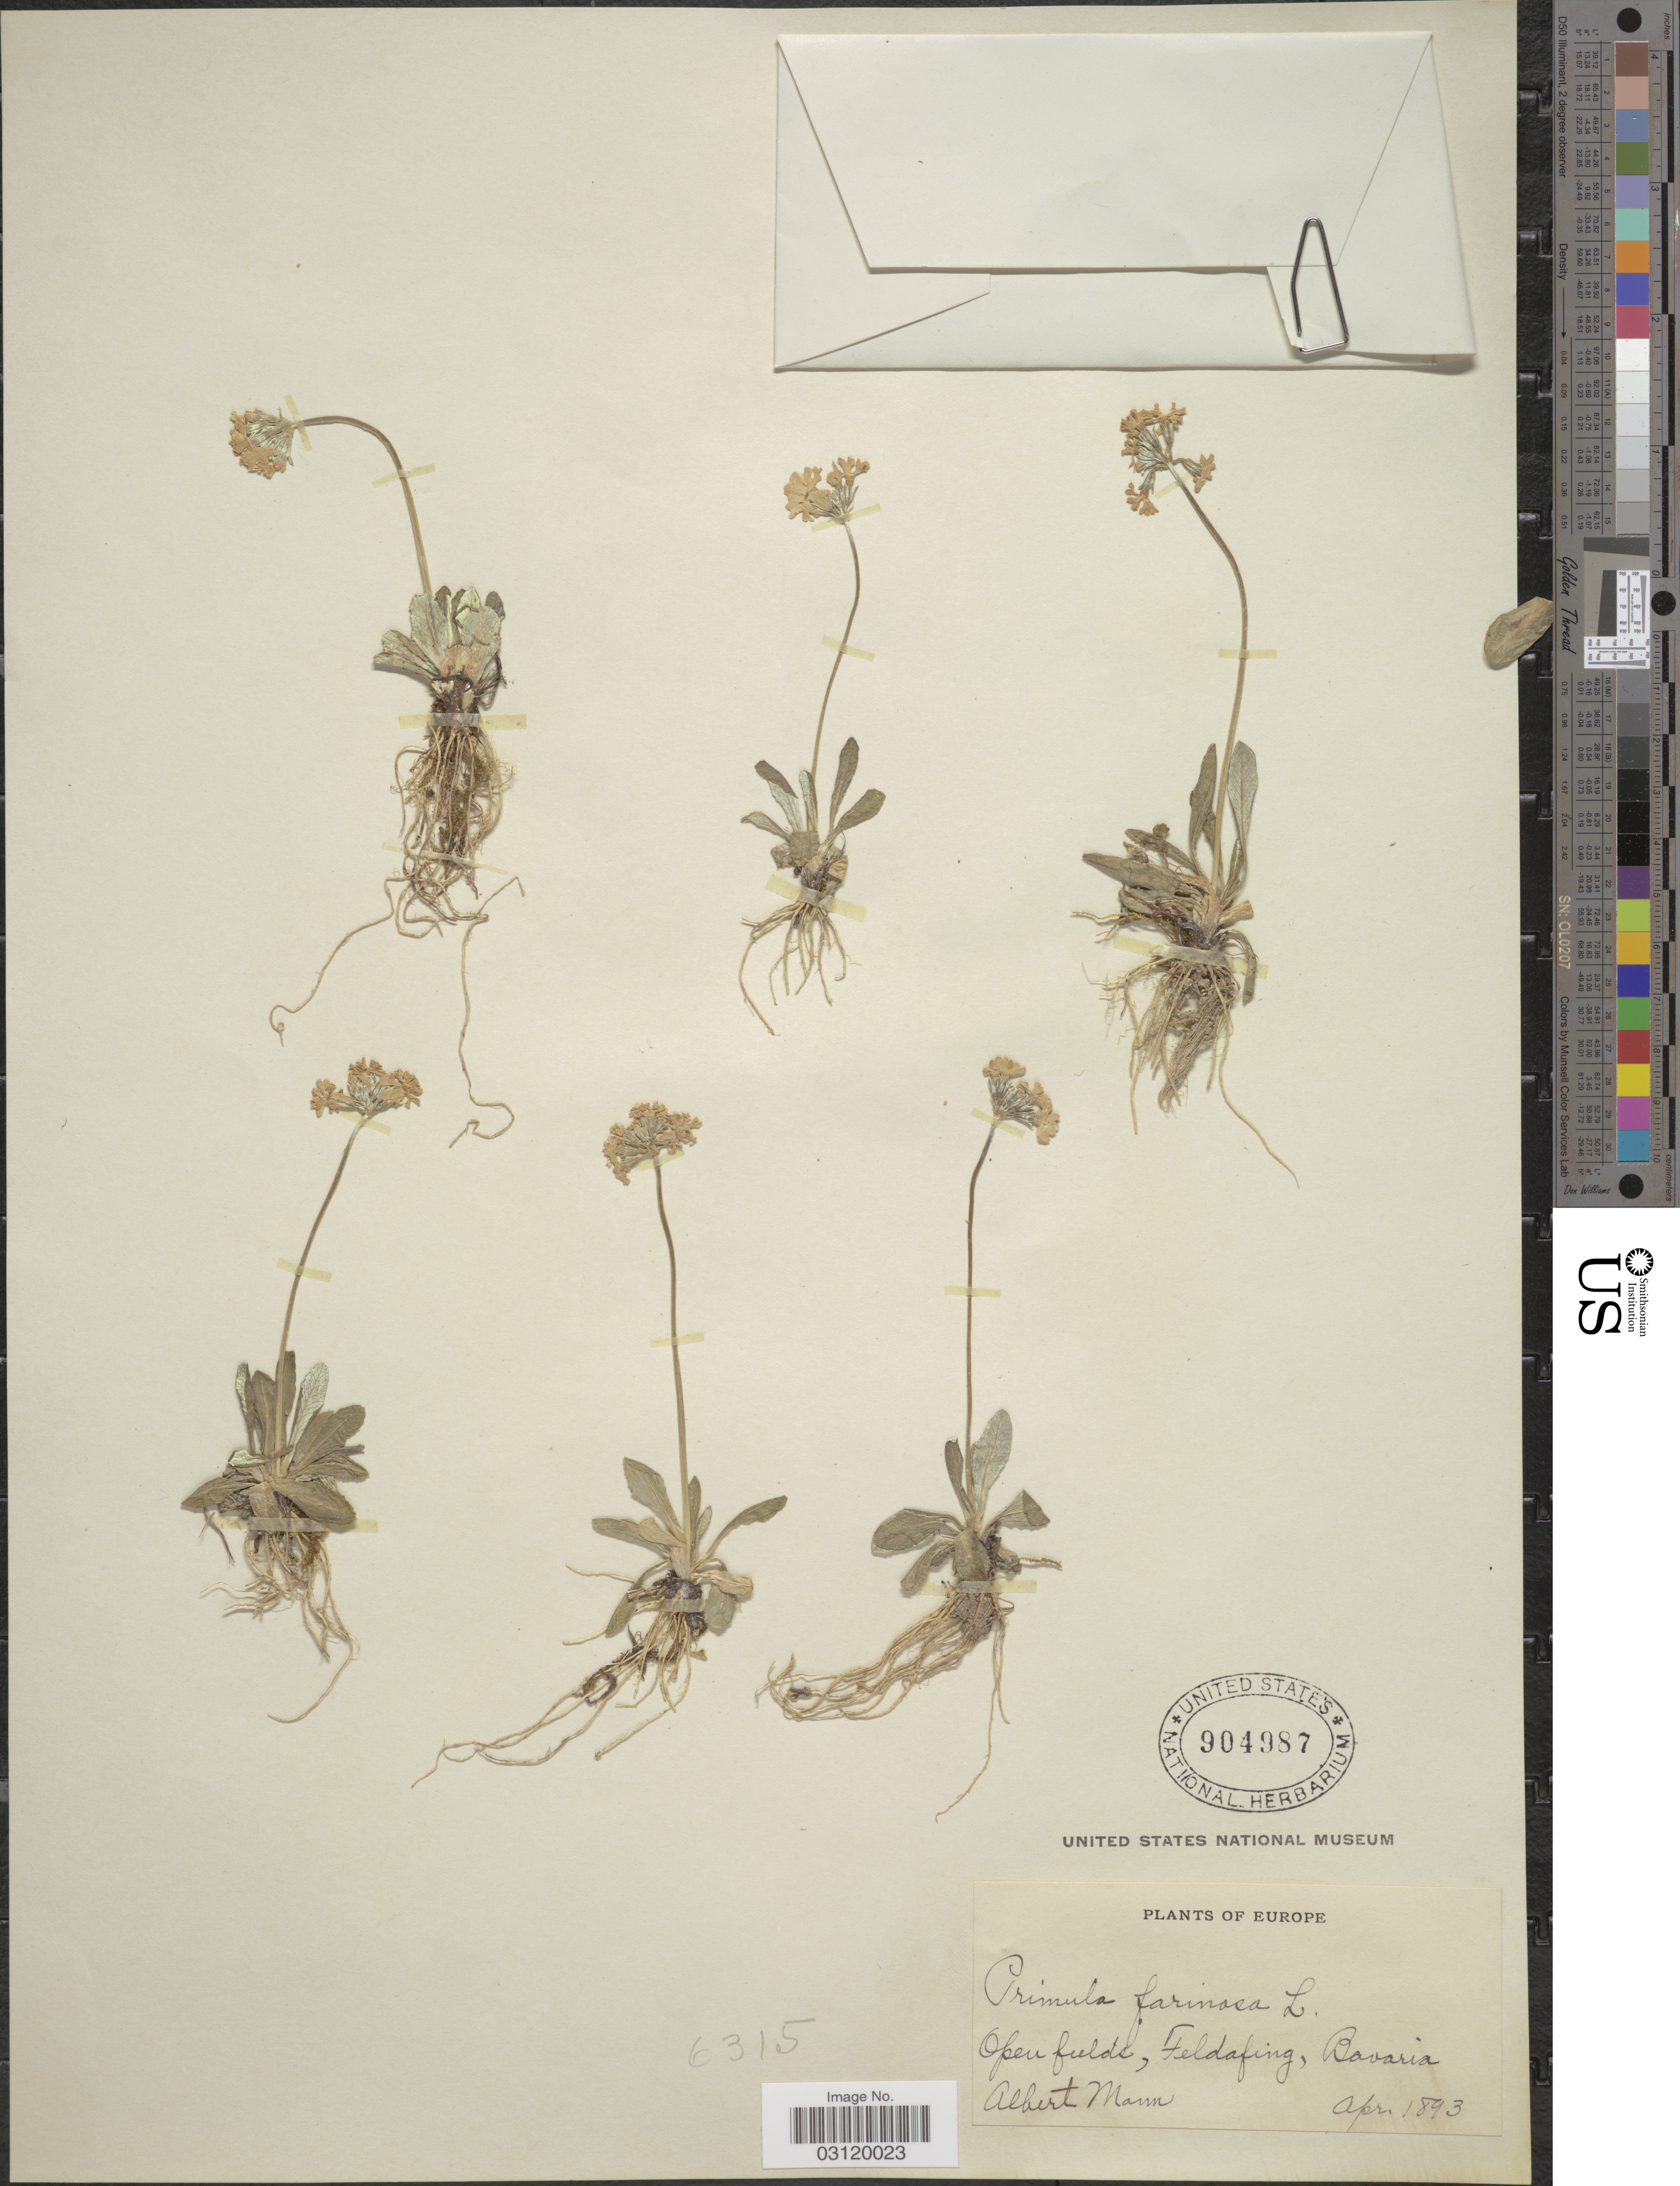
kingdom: Plantae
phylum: Tracheophyta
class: Magnoliopsida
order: Ericales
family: Primulaceae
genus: Primula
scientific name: Primula farinosa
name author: L.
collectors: A. Mann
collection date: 1893-04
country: Germany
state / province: Bayern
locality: Open fields, Feldafing, Bavaria.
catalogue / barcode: US 904987